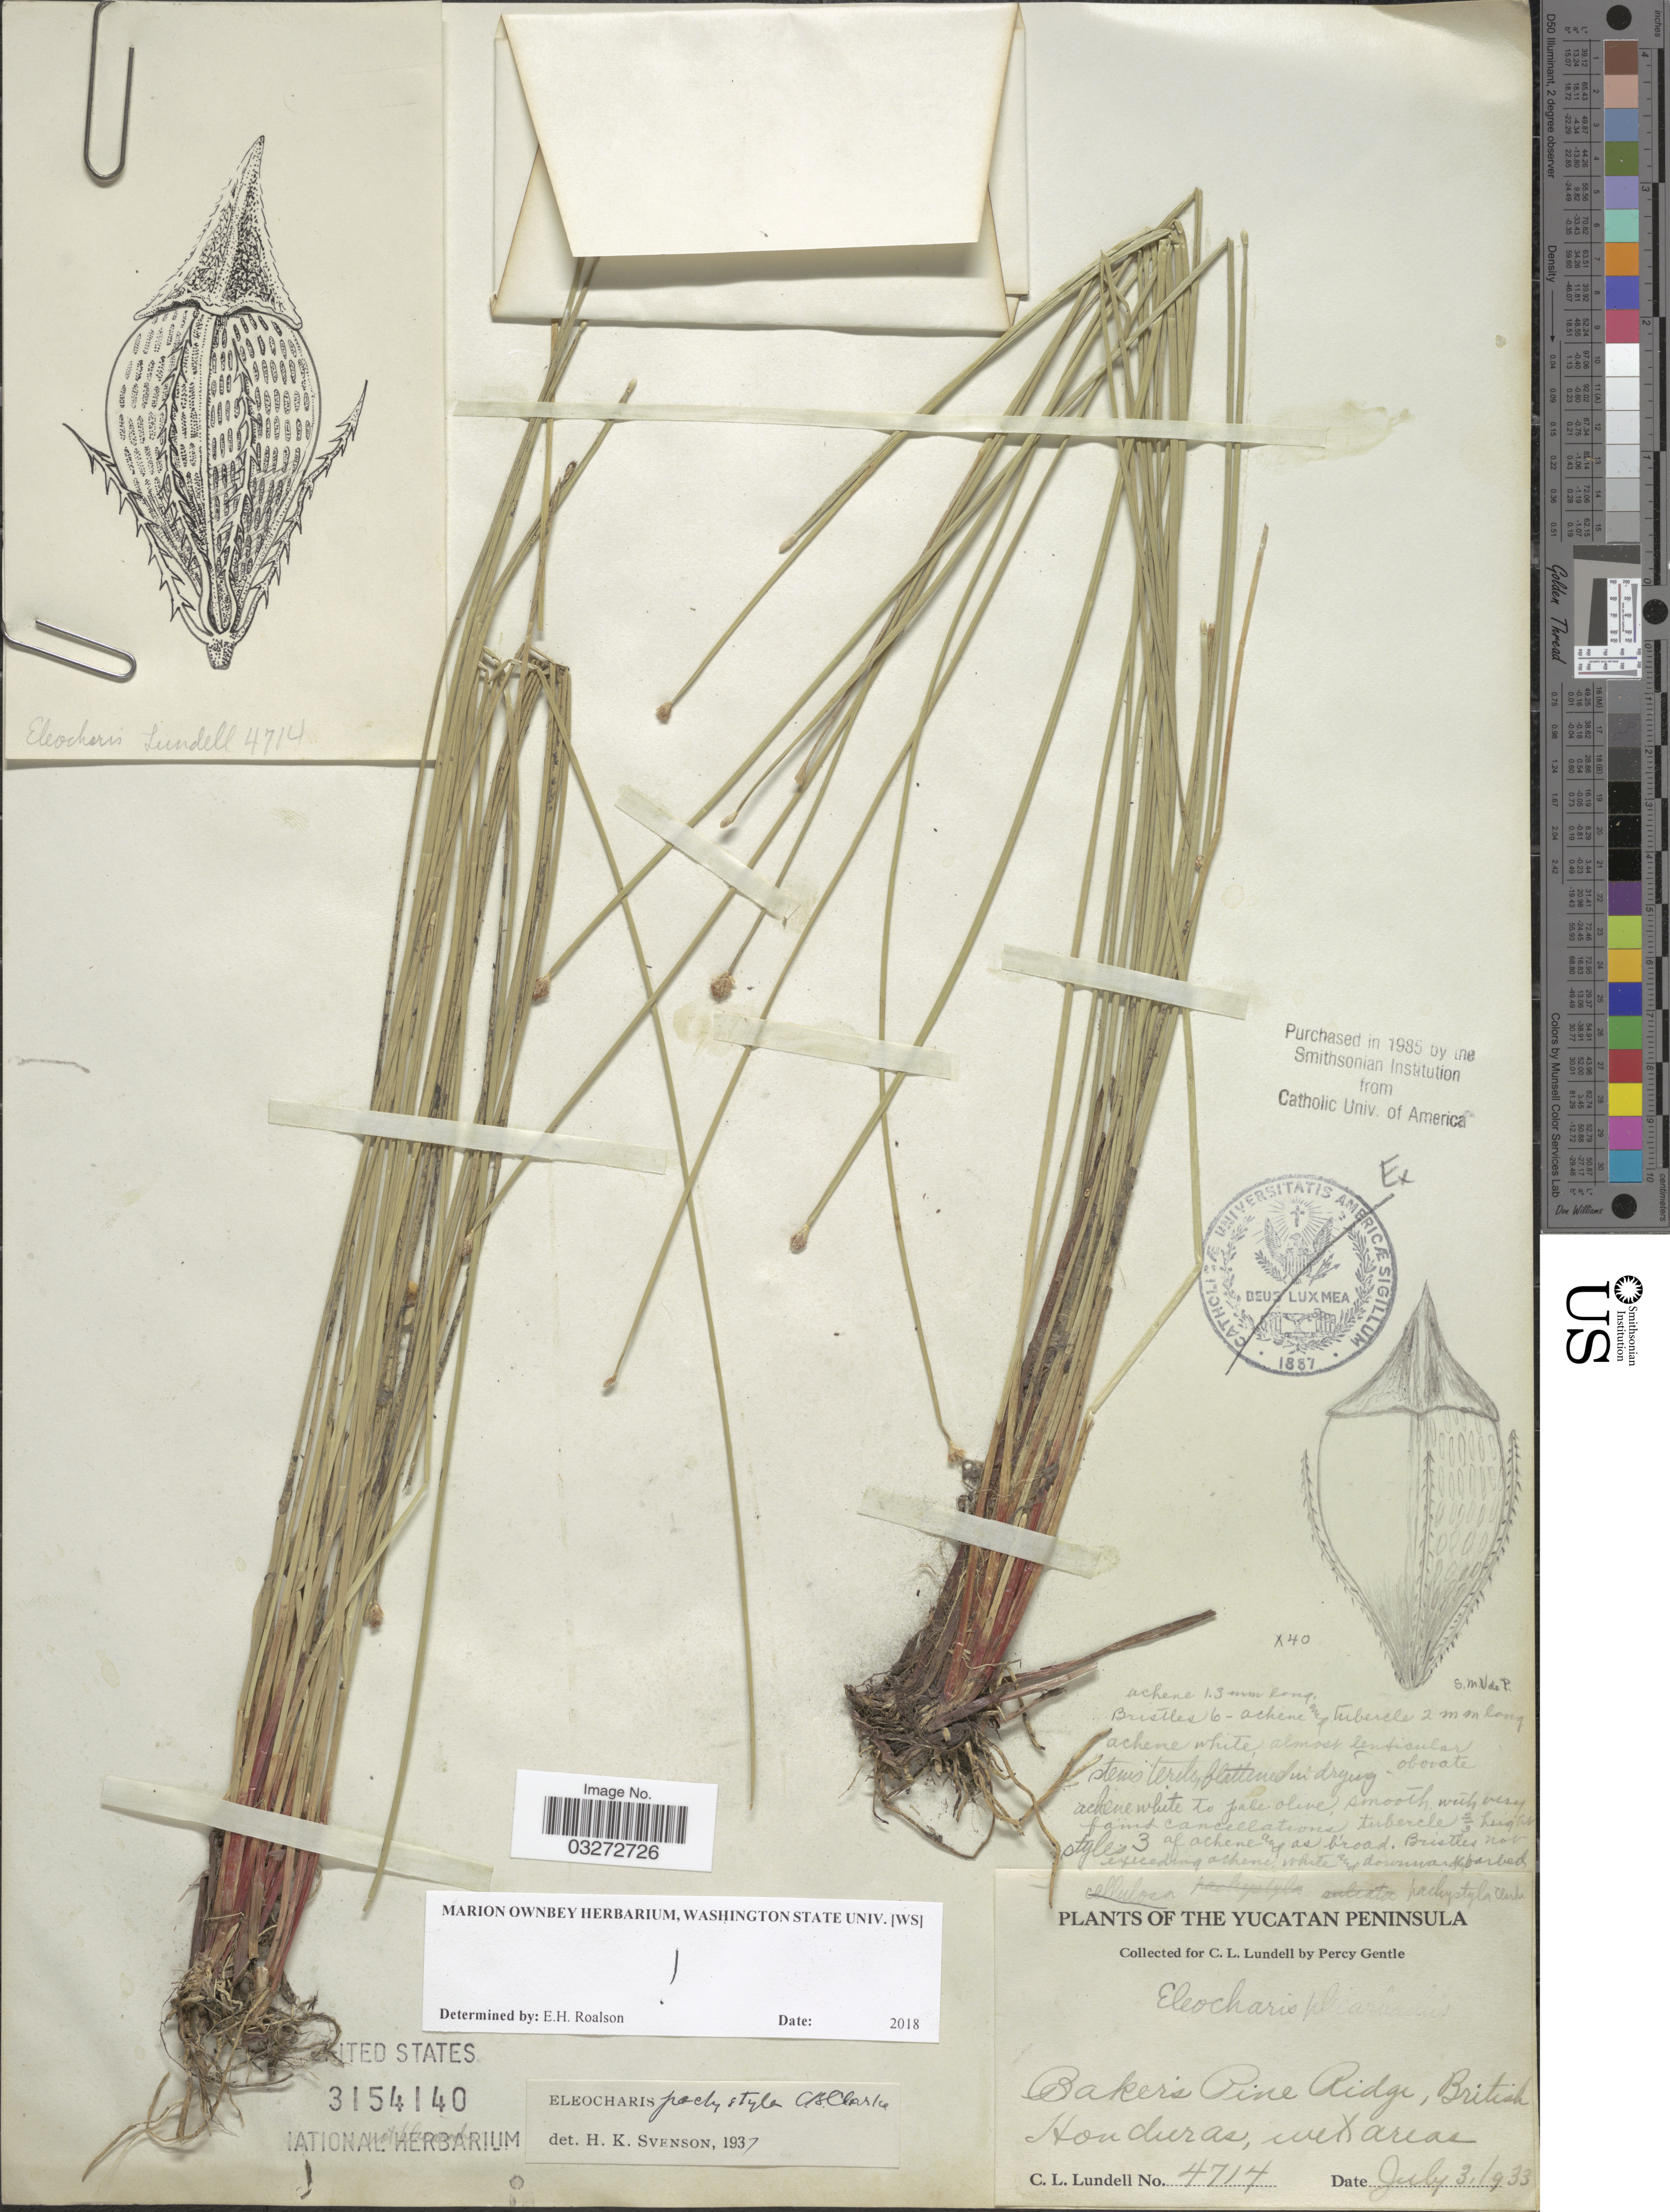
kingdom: Plantae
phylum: Tracheophyta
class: Liliopsida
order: Poales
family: Cyperaceae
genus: Eleocharis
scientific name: Eleocharis pachystyla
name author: (C. Wright) C.B. Clarke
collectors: P. H. Gentle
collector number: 4714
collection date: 1933-07-03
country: Belize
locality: The Yucatan Peninsula. Baker's Pine Ridge, British Honduras.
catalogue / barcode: US 3154140